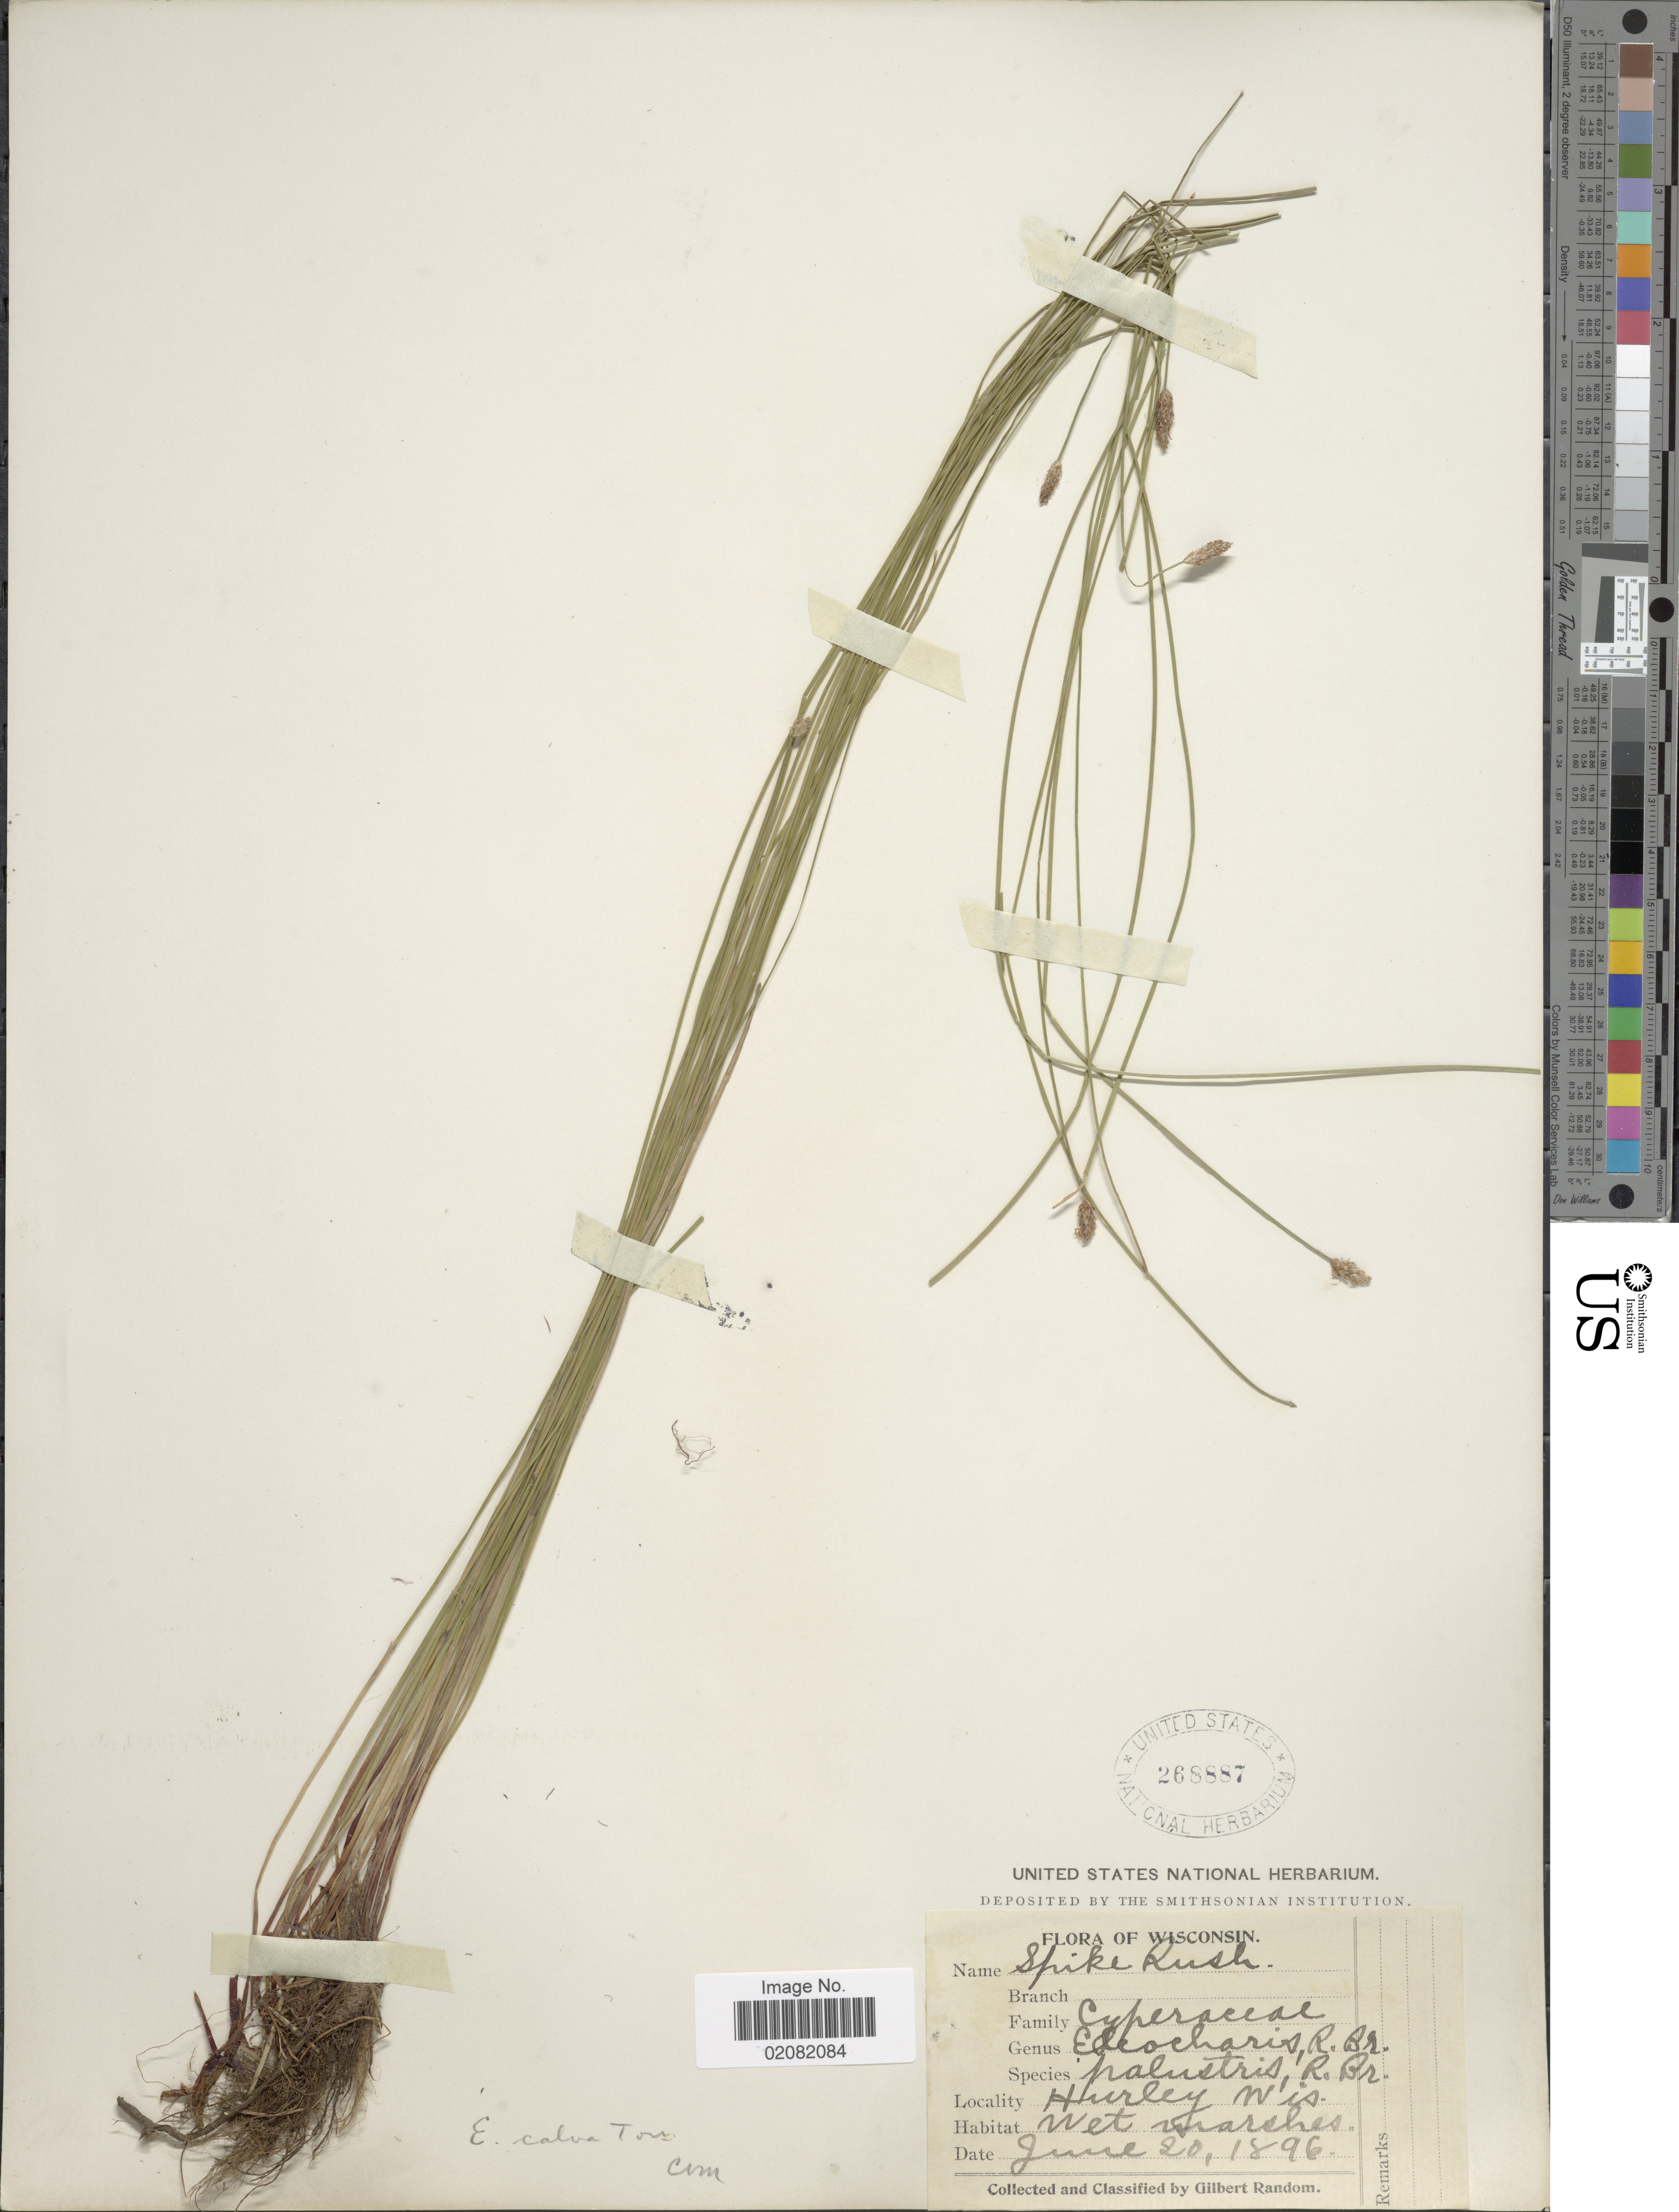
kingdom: Plantae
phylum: Tracheophyta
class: Liliopsida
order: Poales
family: Cyperaceae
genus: Eleocharis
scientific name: Eleocharis erythropoda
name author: Steud.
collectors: G. Random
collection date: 1896-06-20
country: United States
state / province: Wisconsin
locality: Palustris, R. Br. Hurley, Wet marshes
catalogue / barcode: US 268887